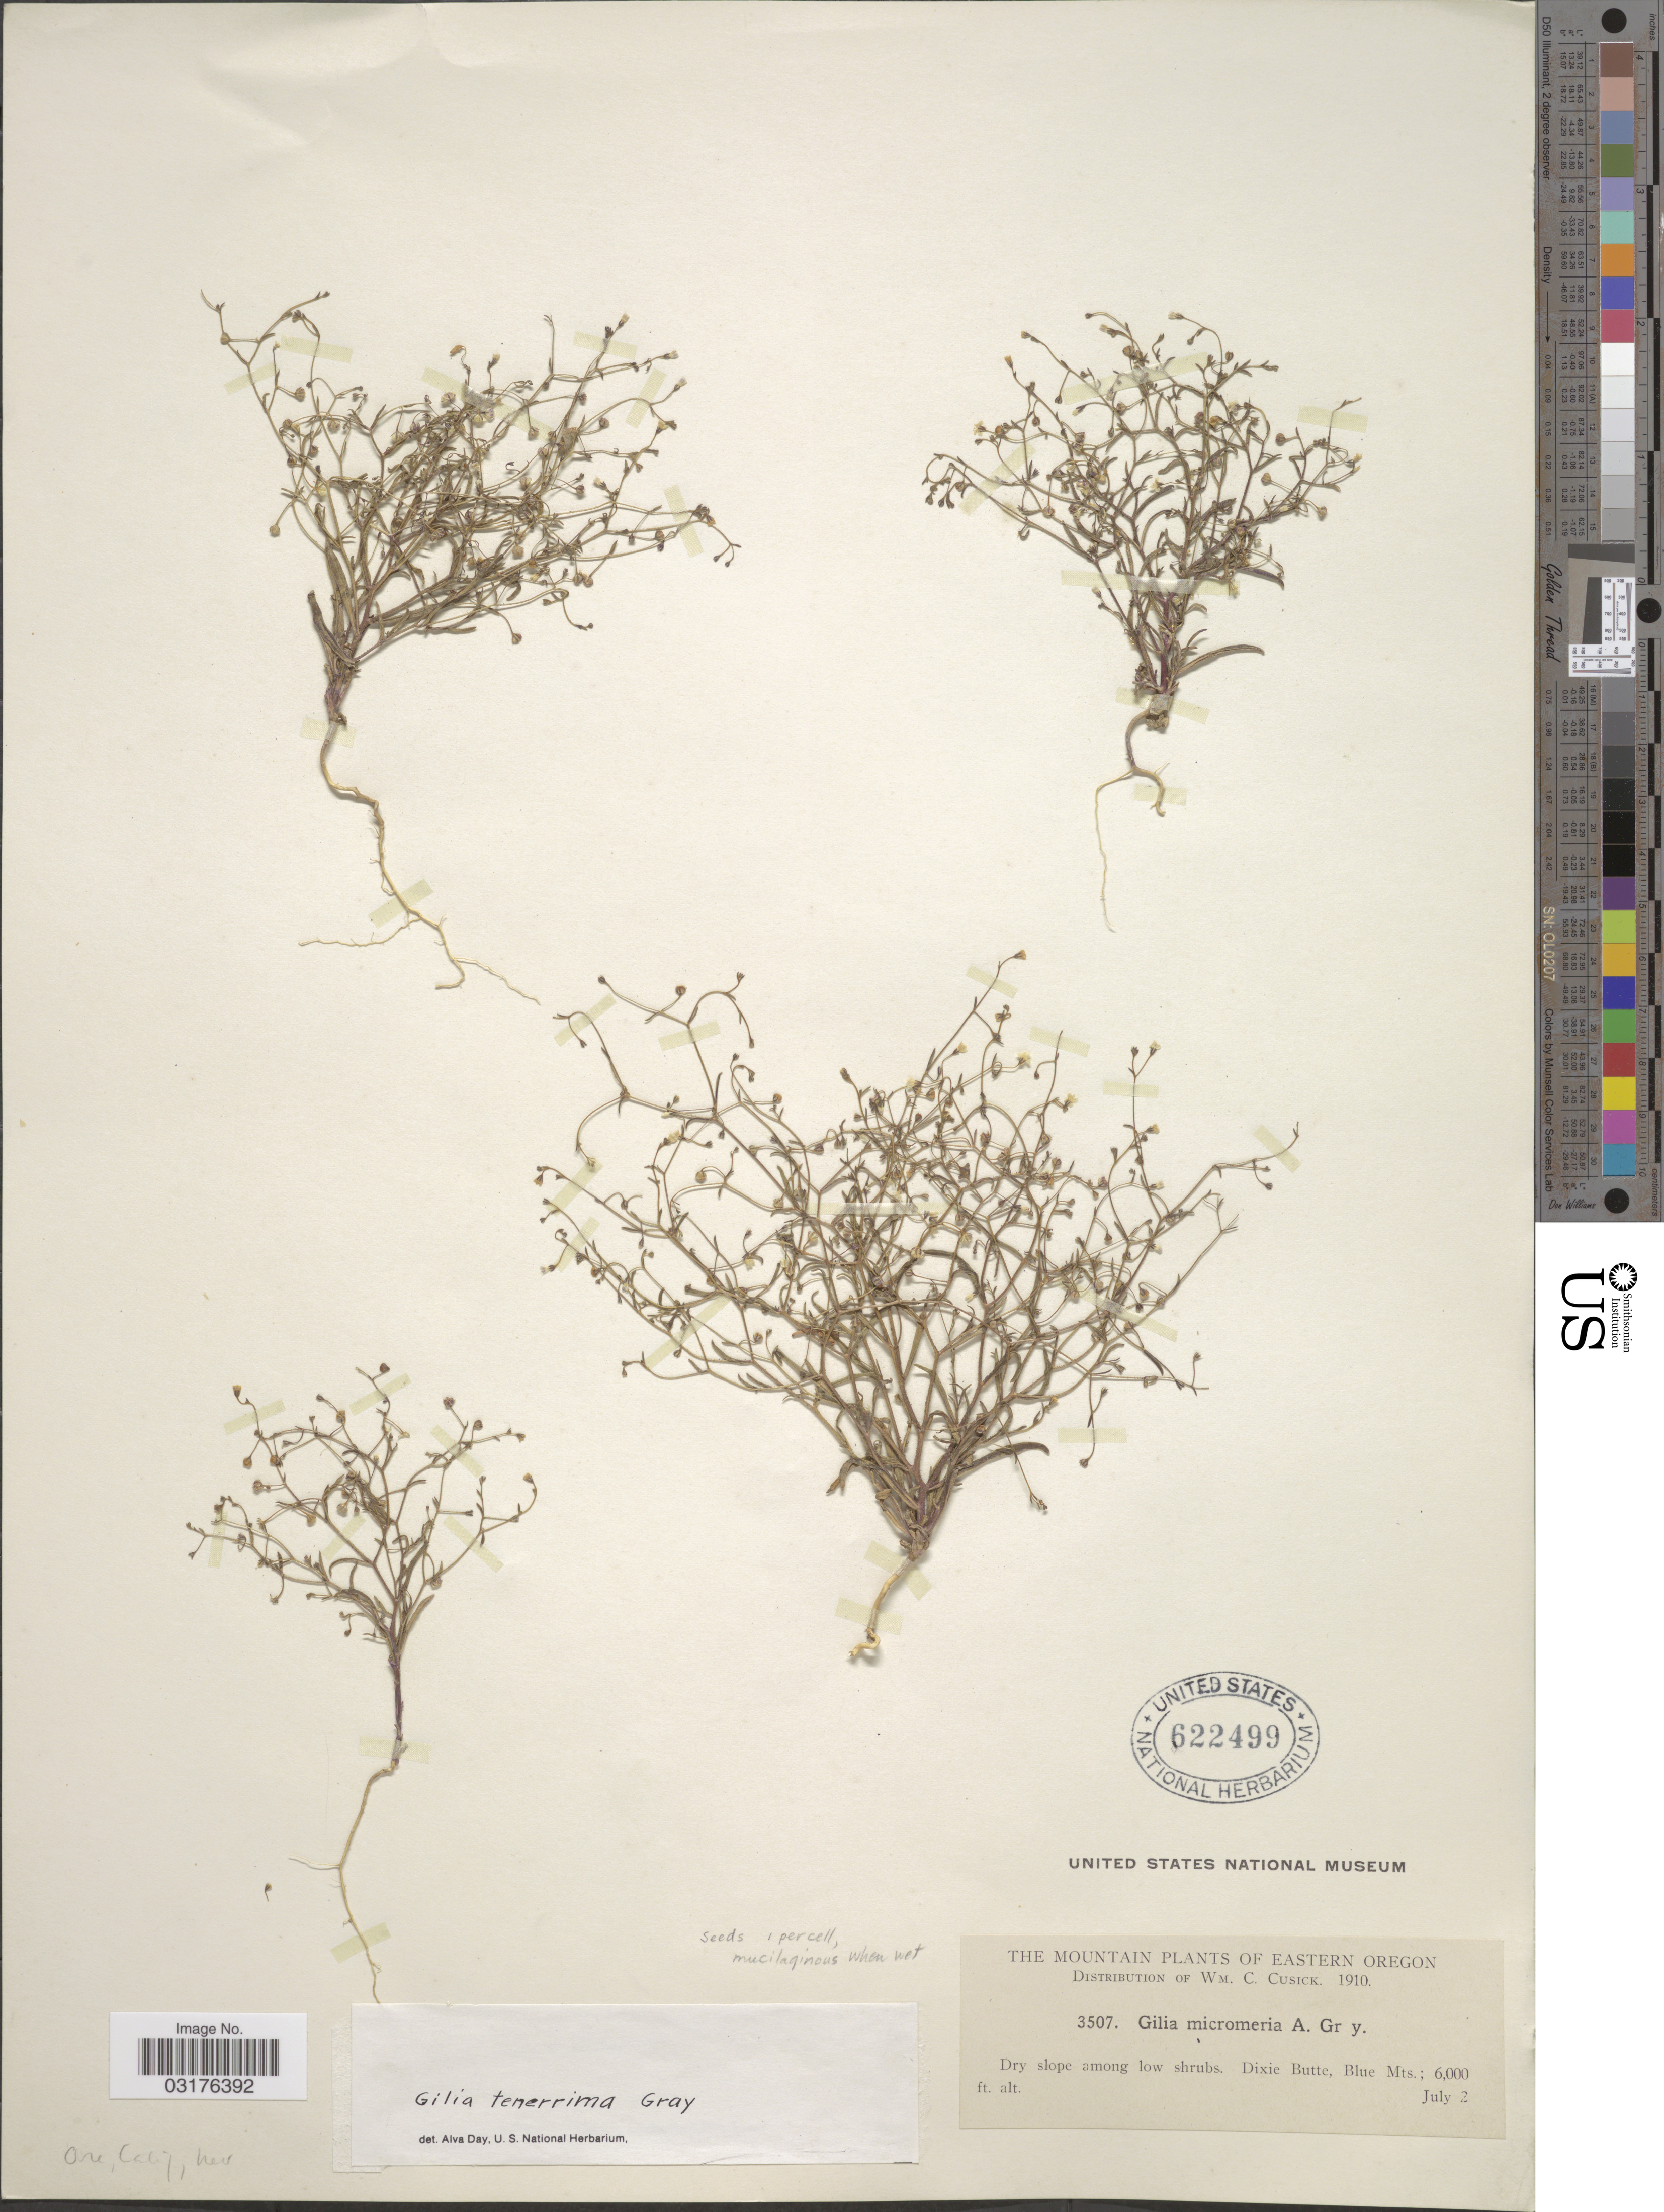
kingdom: Plantae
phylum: Tracheophyta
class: Magnoliopsida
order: Ericales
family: Polemoniaceae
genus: Lathrocasis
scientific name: Lathrocasis tenerrima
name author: (A. Gray) L.A. Johnson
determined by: Strong, Mark T., (BOT), Smithsonian Institution - National Museum of Natural History (UNITED STATES)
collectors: W. C. Cusick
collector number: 3507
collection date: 1910-07-02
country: United States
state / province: Oregon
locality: Eastern Oregon, Dry slope among low shrubs. Dixie Butte, Blue Mts.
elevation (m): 1829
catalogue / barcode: US 622499